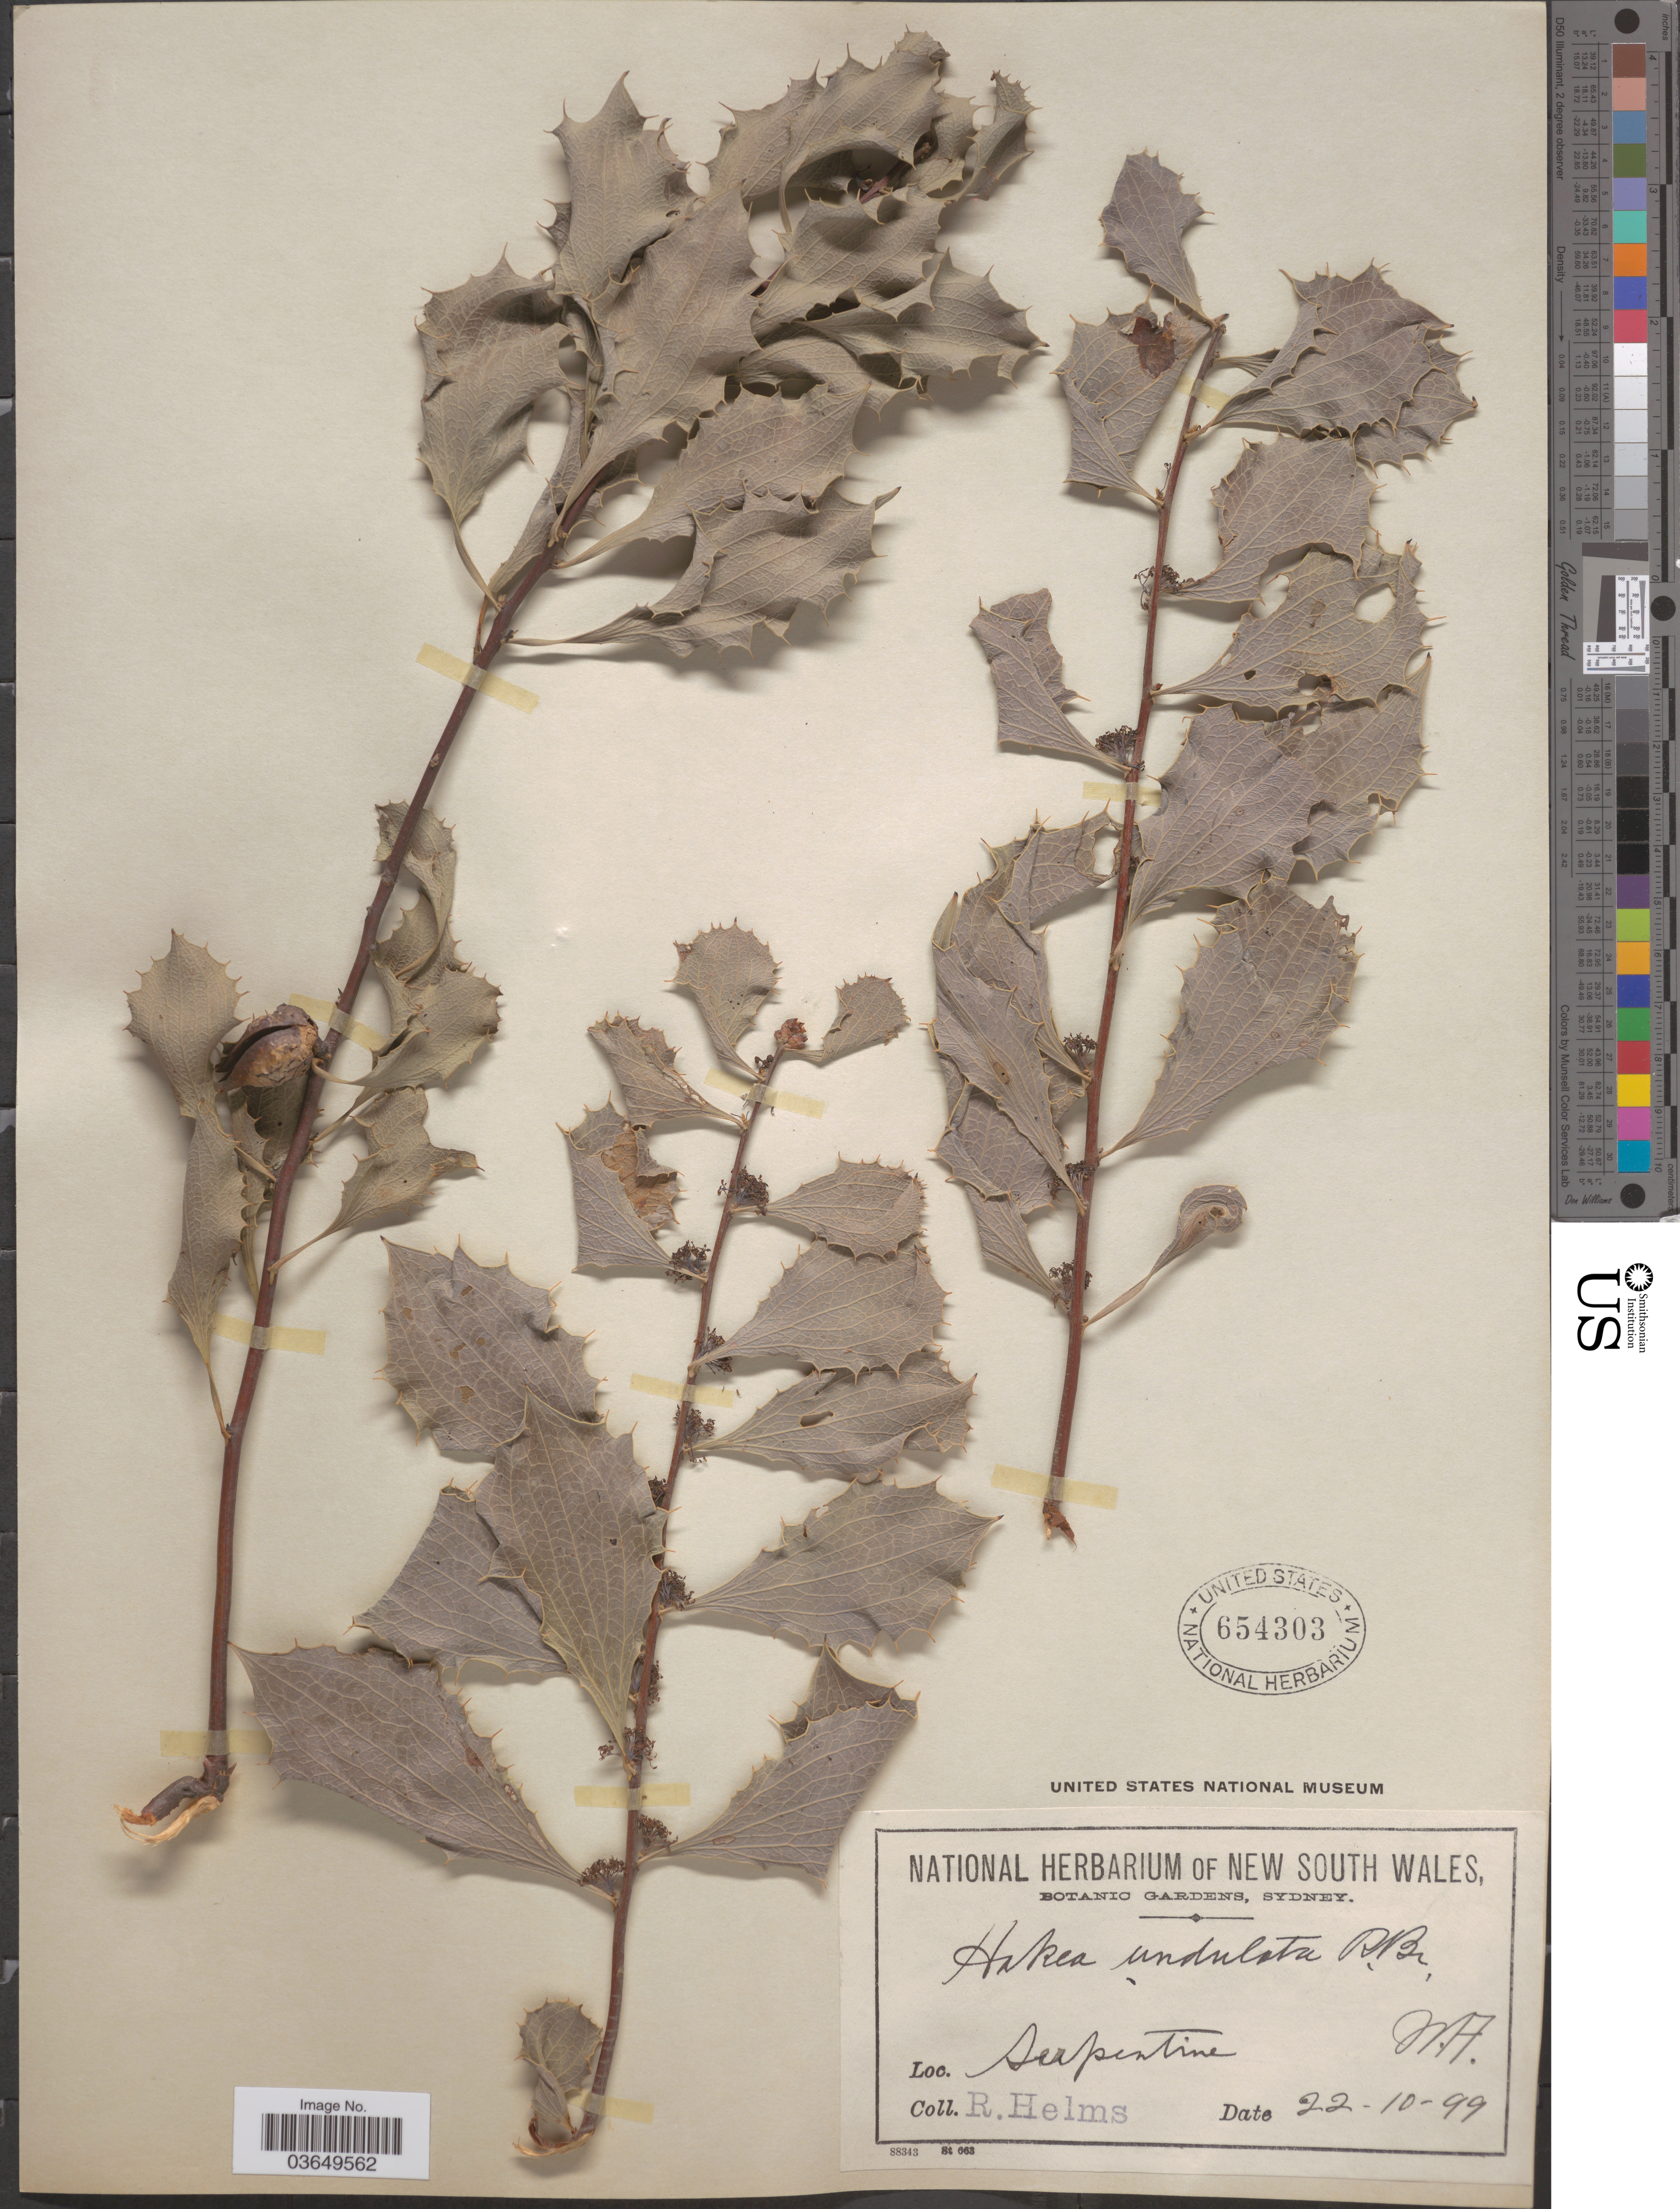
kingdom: Plantae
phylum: Tracheophyta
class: Magnoliopsida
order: Proteales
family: Proteaceae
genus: Hakea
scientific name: Hakea undulata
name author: R. Br.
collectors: R. Helms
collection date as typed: Transcribed d/m/y: 22/10/99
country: Australia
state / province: Western Australia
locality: Serpentine.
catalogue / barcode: US 654303